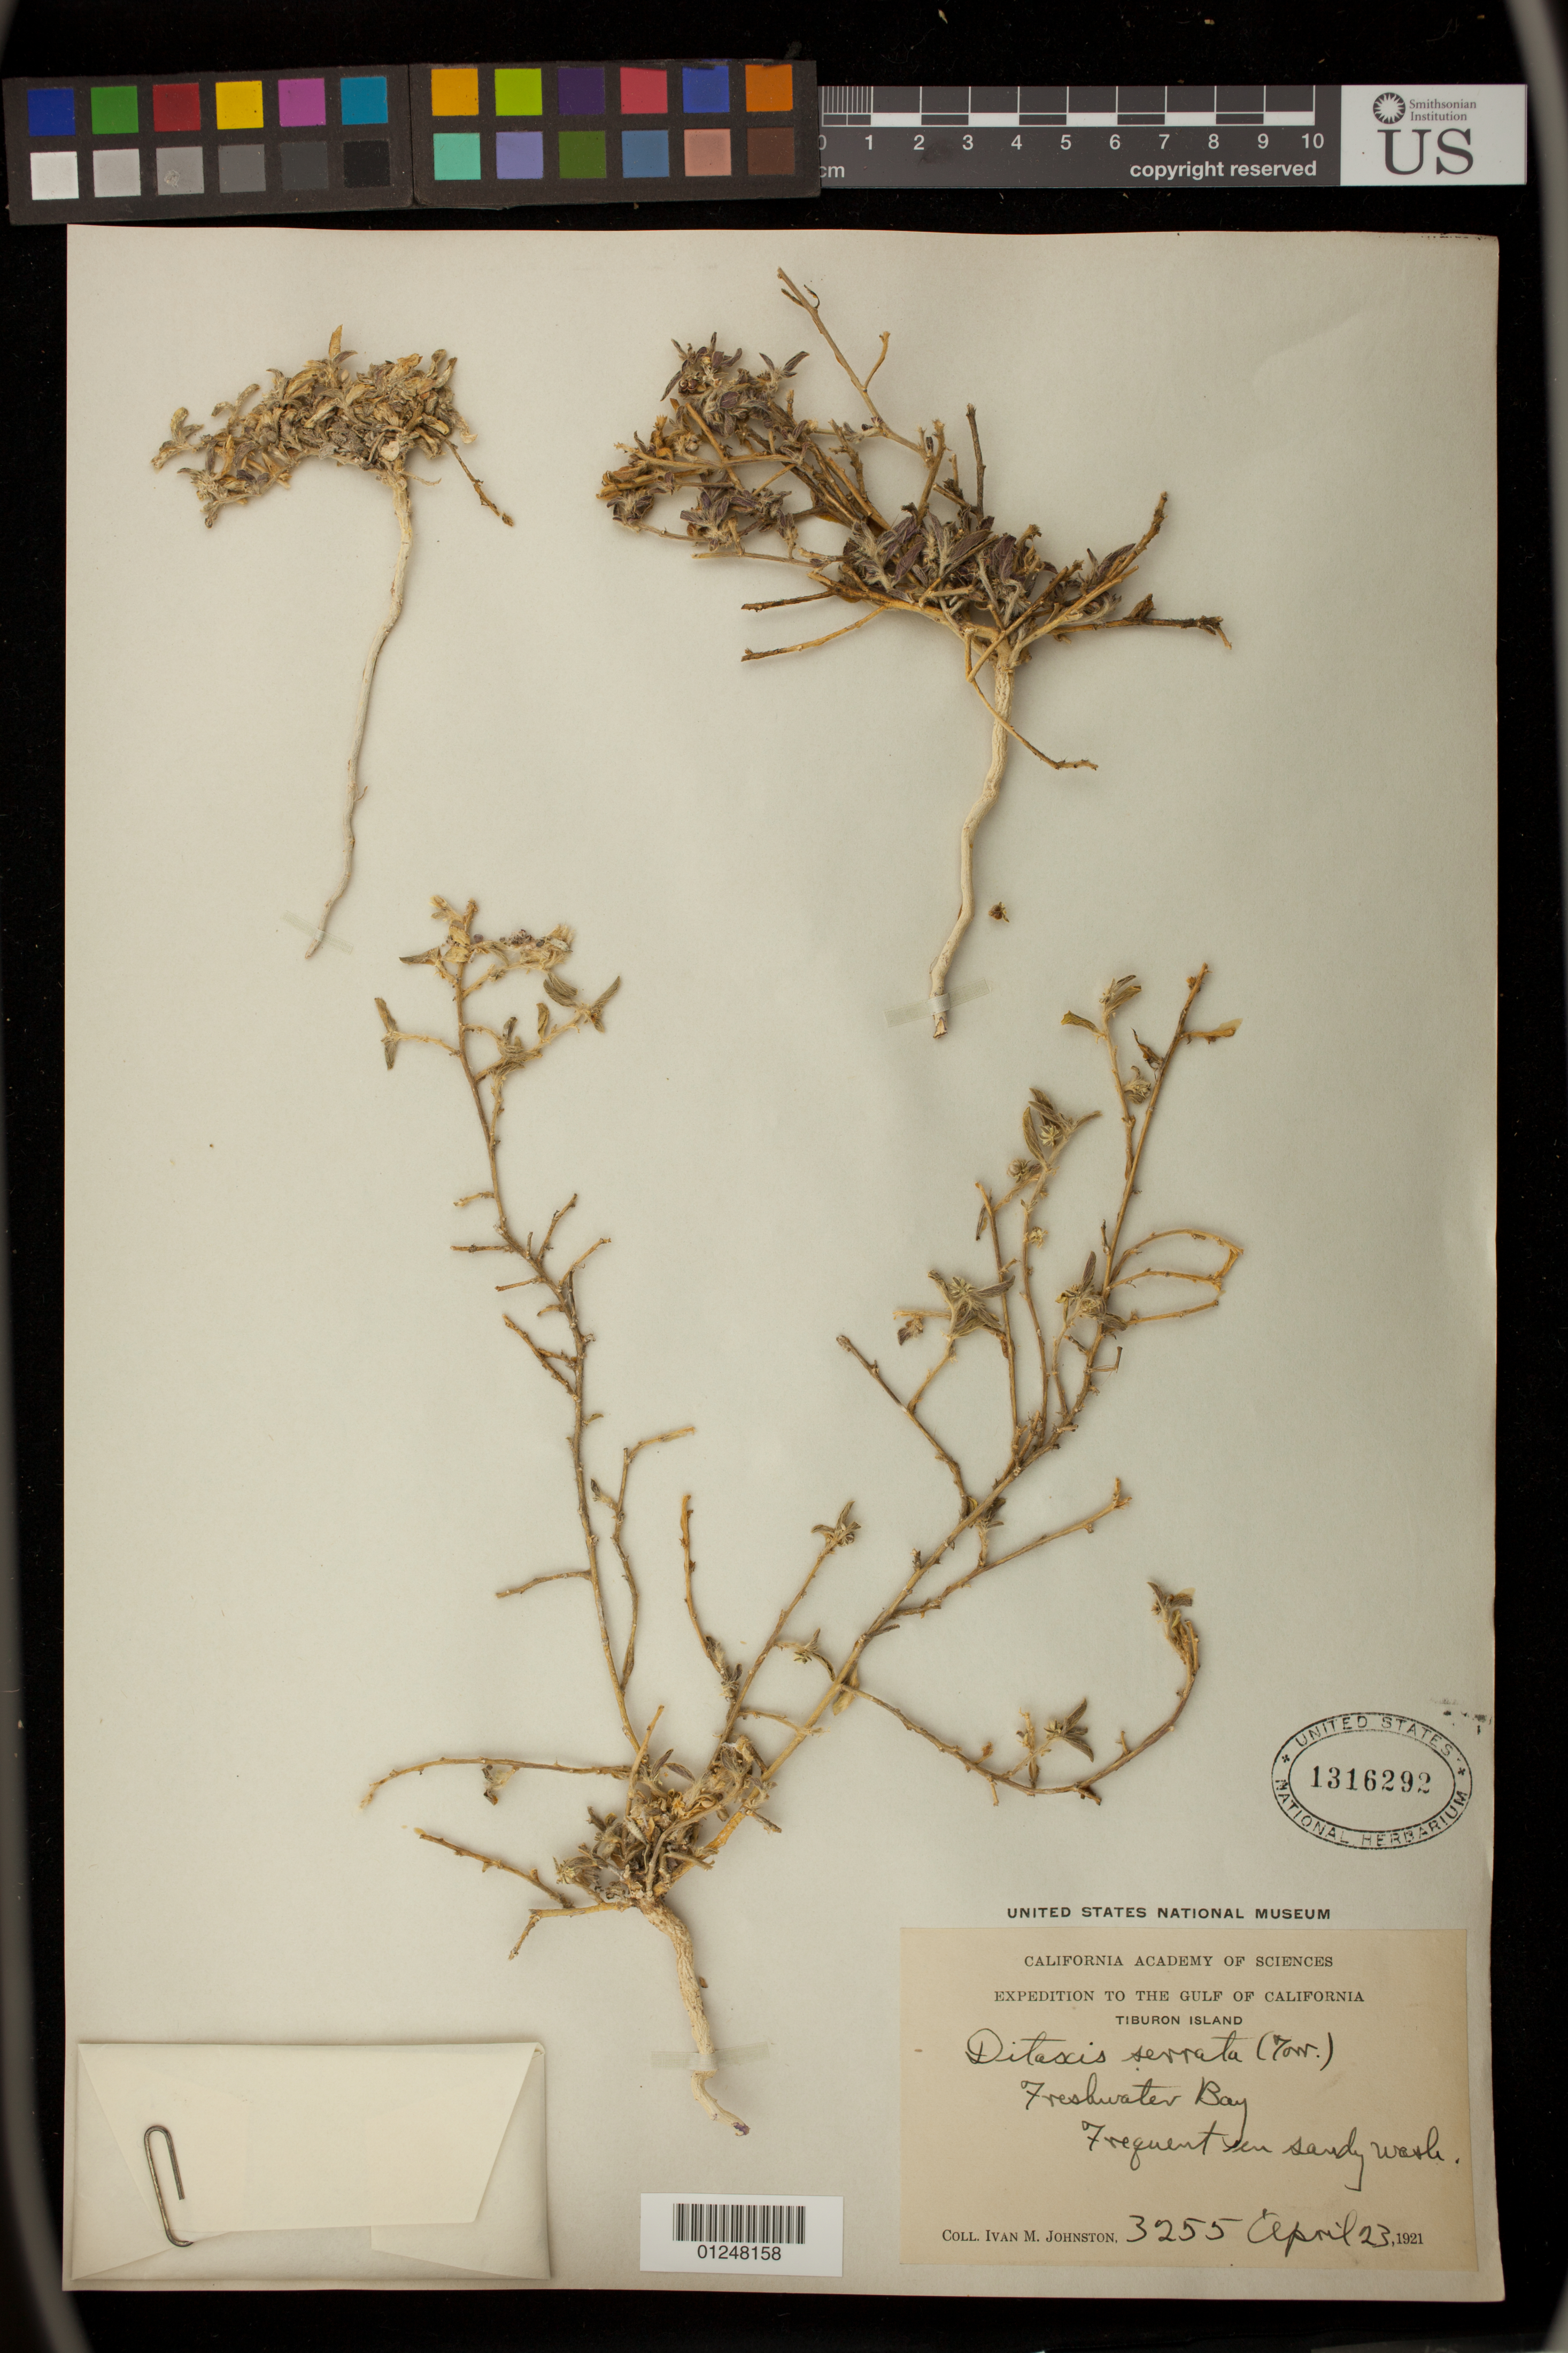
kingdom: Plantae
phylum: Tracheophyta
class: Magnoliopsida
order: Malpighiales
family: Euphorbiaceae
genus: Ditaxis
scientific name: Ditaxis serrata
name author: (Torr.) A. Heller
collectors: I.M. Johnston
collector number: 3255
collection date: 1921-04-23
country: Mexico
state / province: Sonora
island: Tiburon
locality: Freshwater Bay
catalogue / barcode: US 1316292